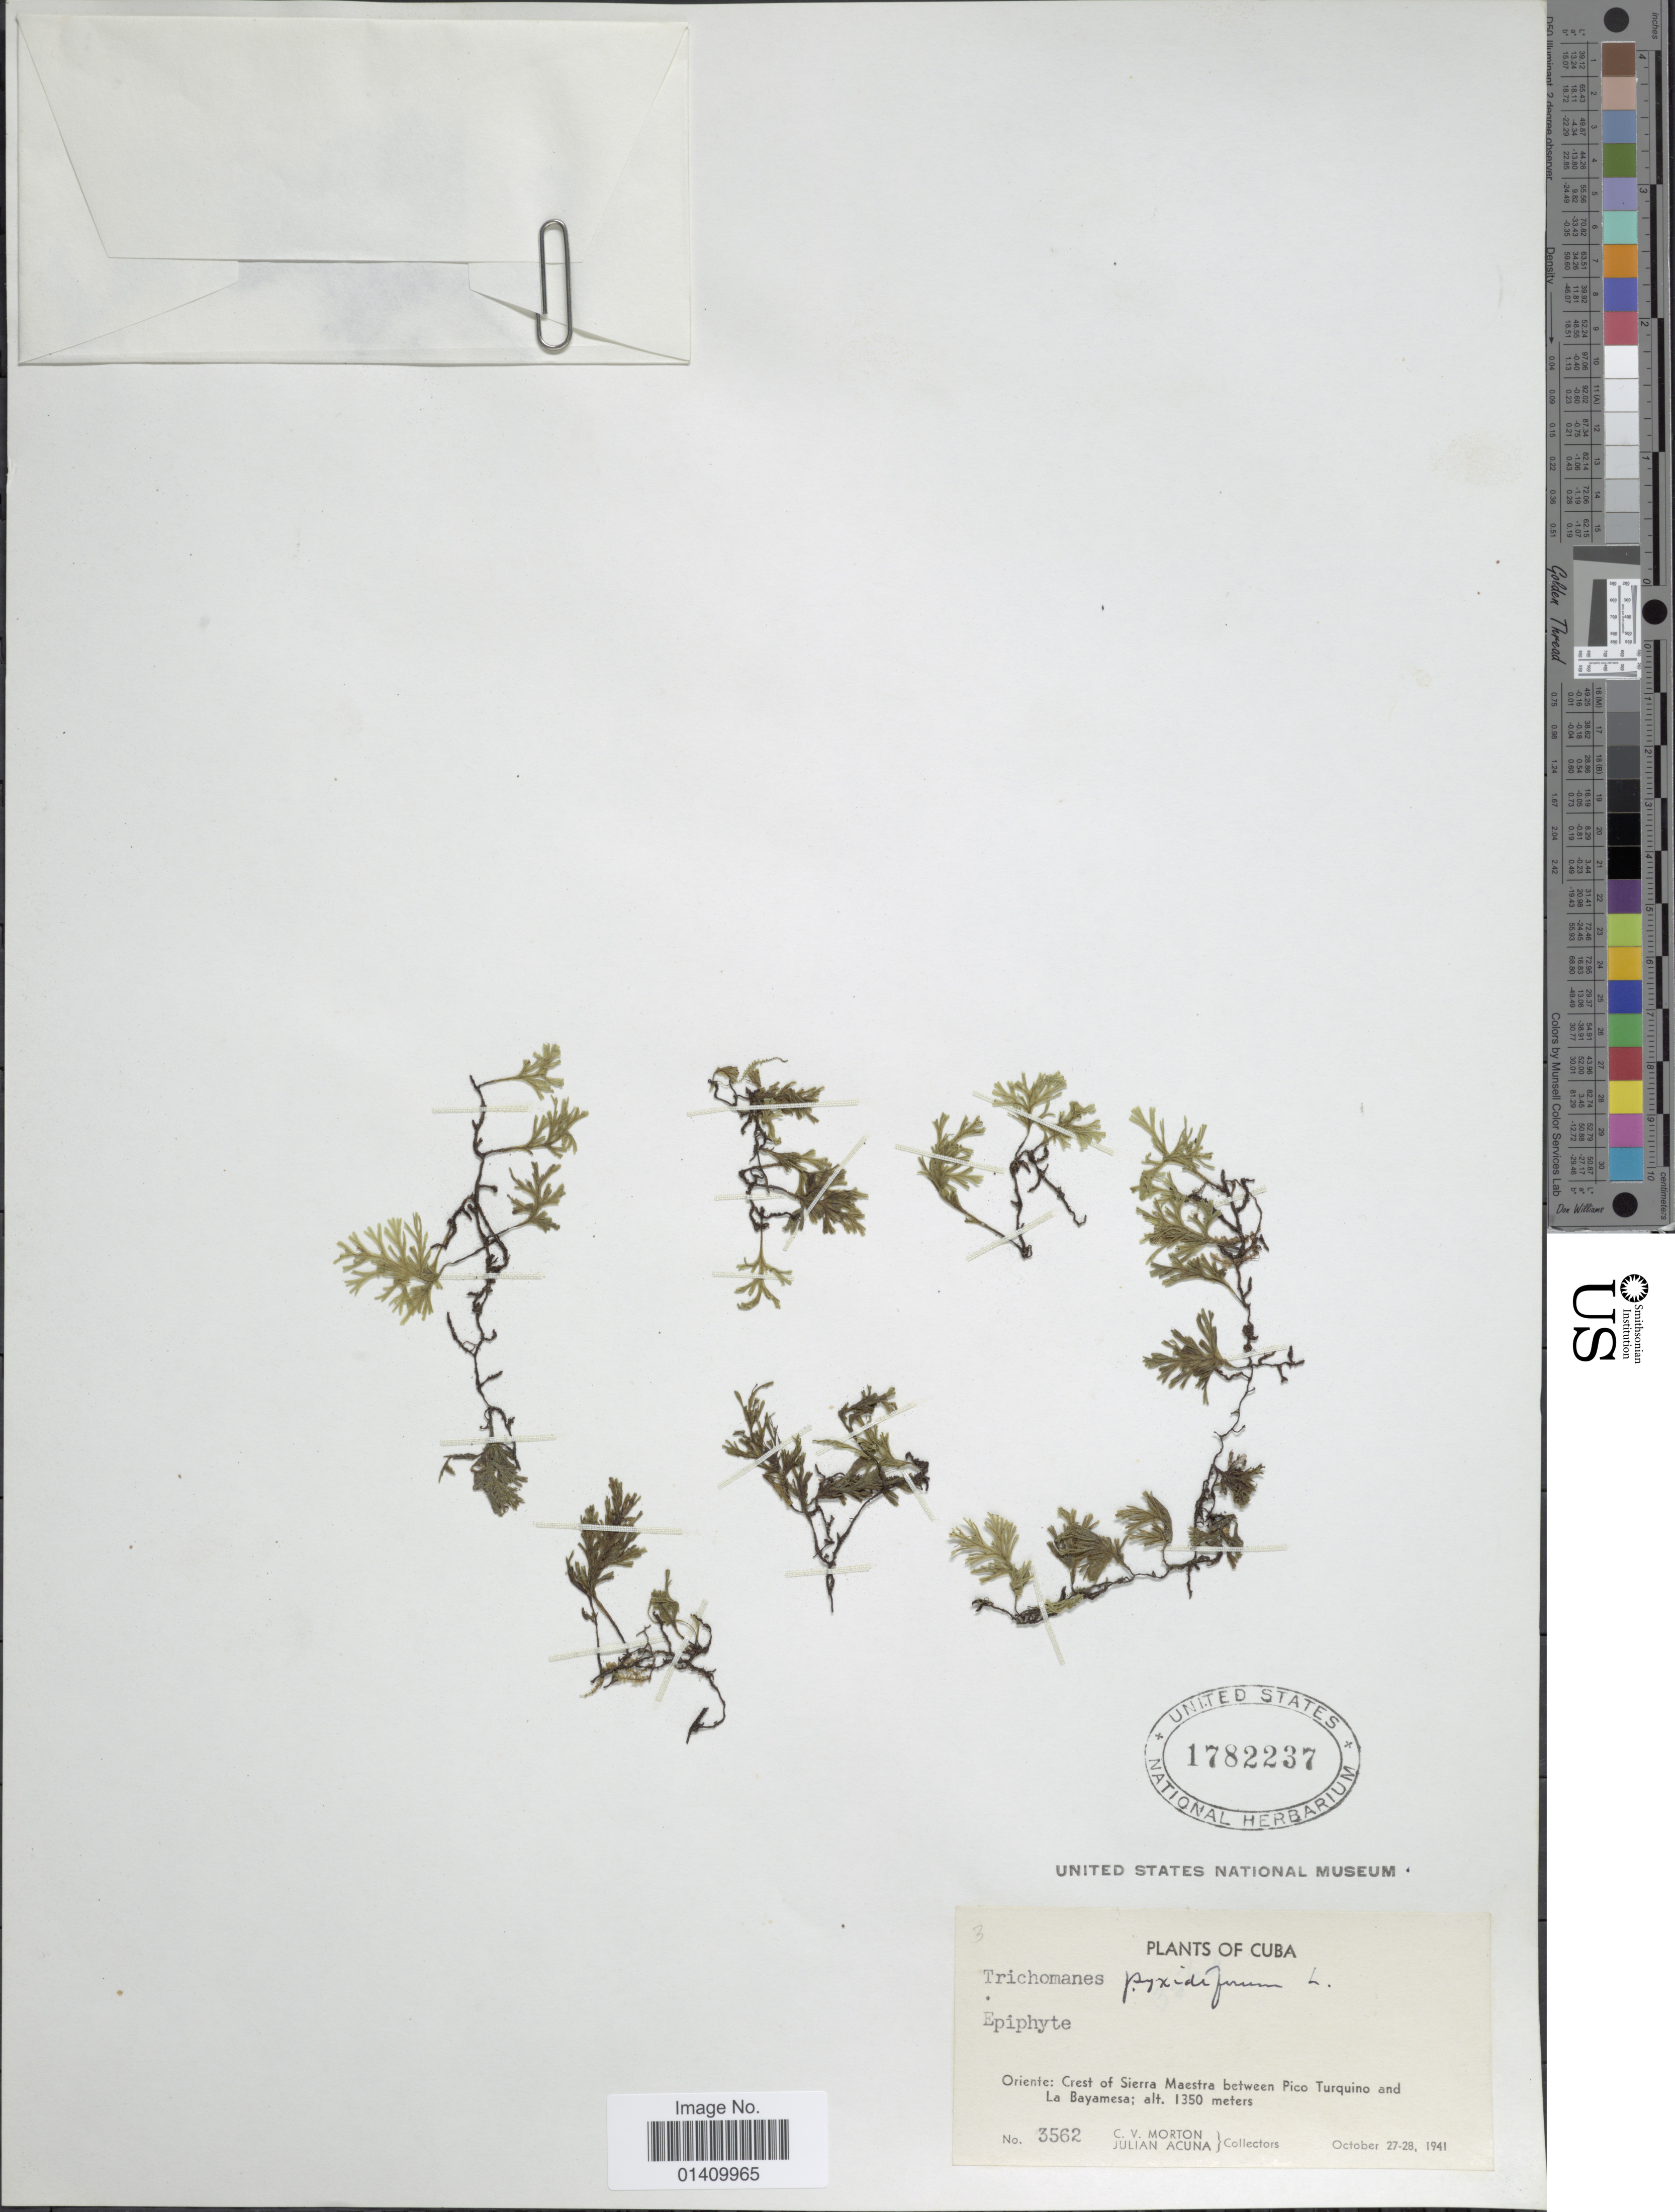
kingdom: Plantae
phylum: Tracheophyta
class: Polypodiopsida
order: Hymenophyllales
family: Hymenophyllaceae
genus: Polyphlebium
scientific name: Polyphlebium pyxidiferum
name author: (L.) Ebihara & Dubuisson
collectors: C. V. Morton & J. B. Acuña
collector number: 3562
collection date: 1941-10-27/1941-10-28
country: Cuba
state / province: Oriente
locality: Crest of Sierra Maestra between Pico Turquino and La Bayamesa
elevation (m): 1350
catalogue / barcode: US 1782237